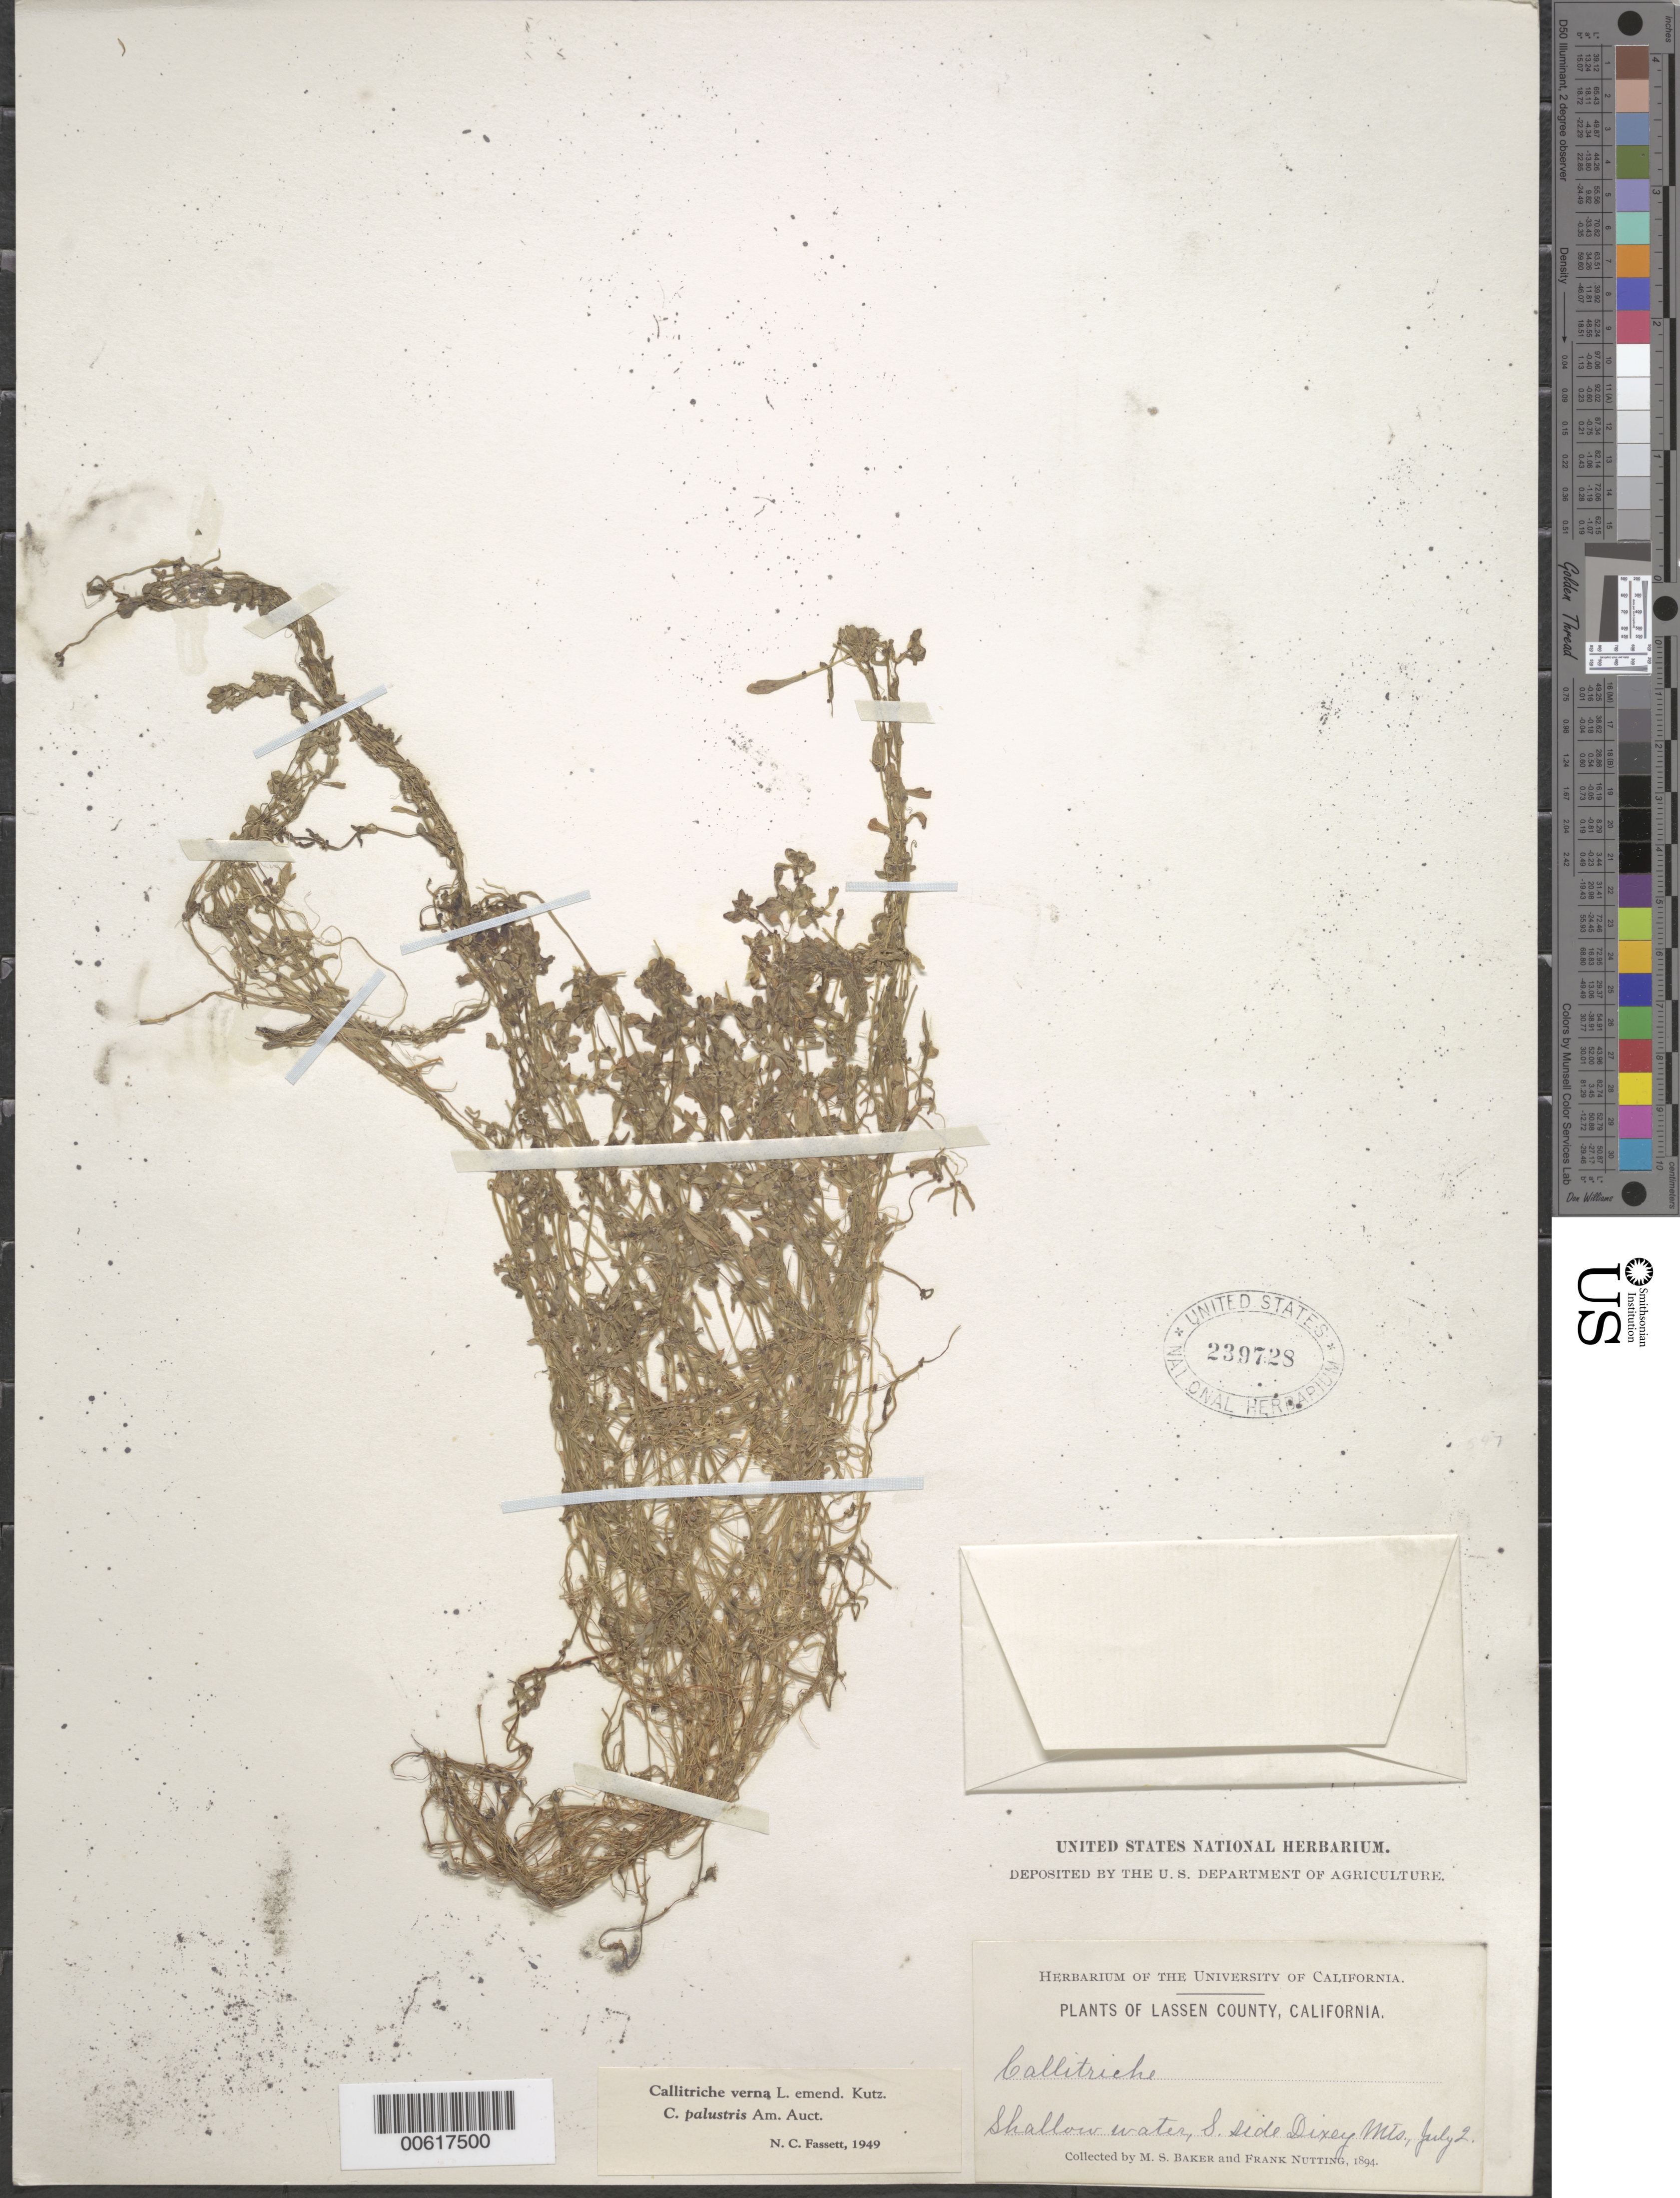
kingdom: Plantae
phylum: Tracheophyta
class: Magnoliopsida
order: Lamiales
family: Plantaginaceae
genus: Callitriche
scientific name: Callitriche verna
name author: L.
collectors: M. S. Baker & F. Nuttimg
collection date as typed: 02 Jul 1894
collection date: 1894-07-02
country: United States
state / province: California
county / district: Lassen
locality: S side Dixey Mts. [Dixie Hill or Dixie Peak?]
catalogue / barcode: US 239728